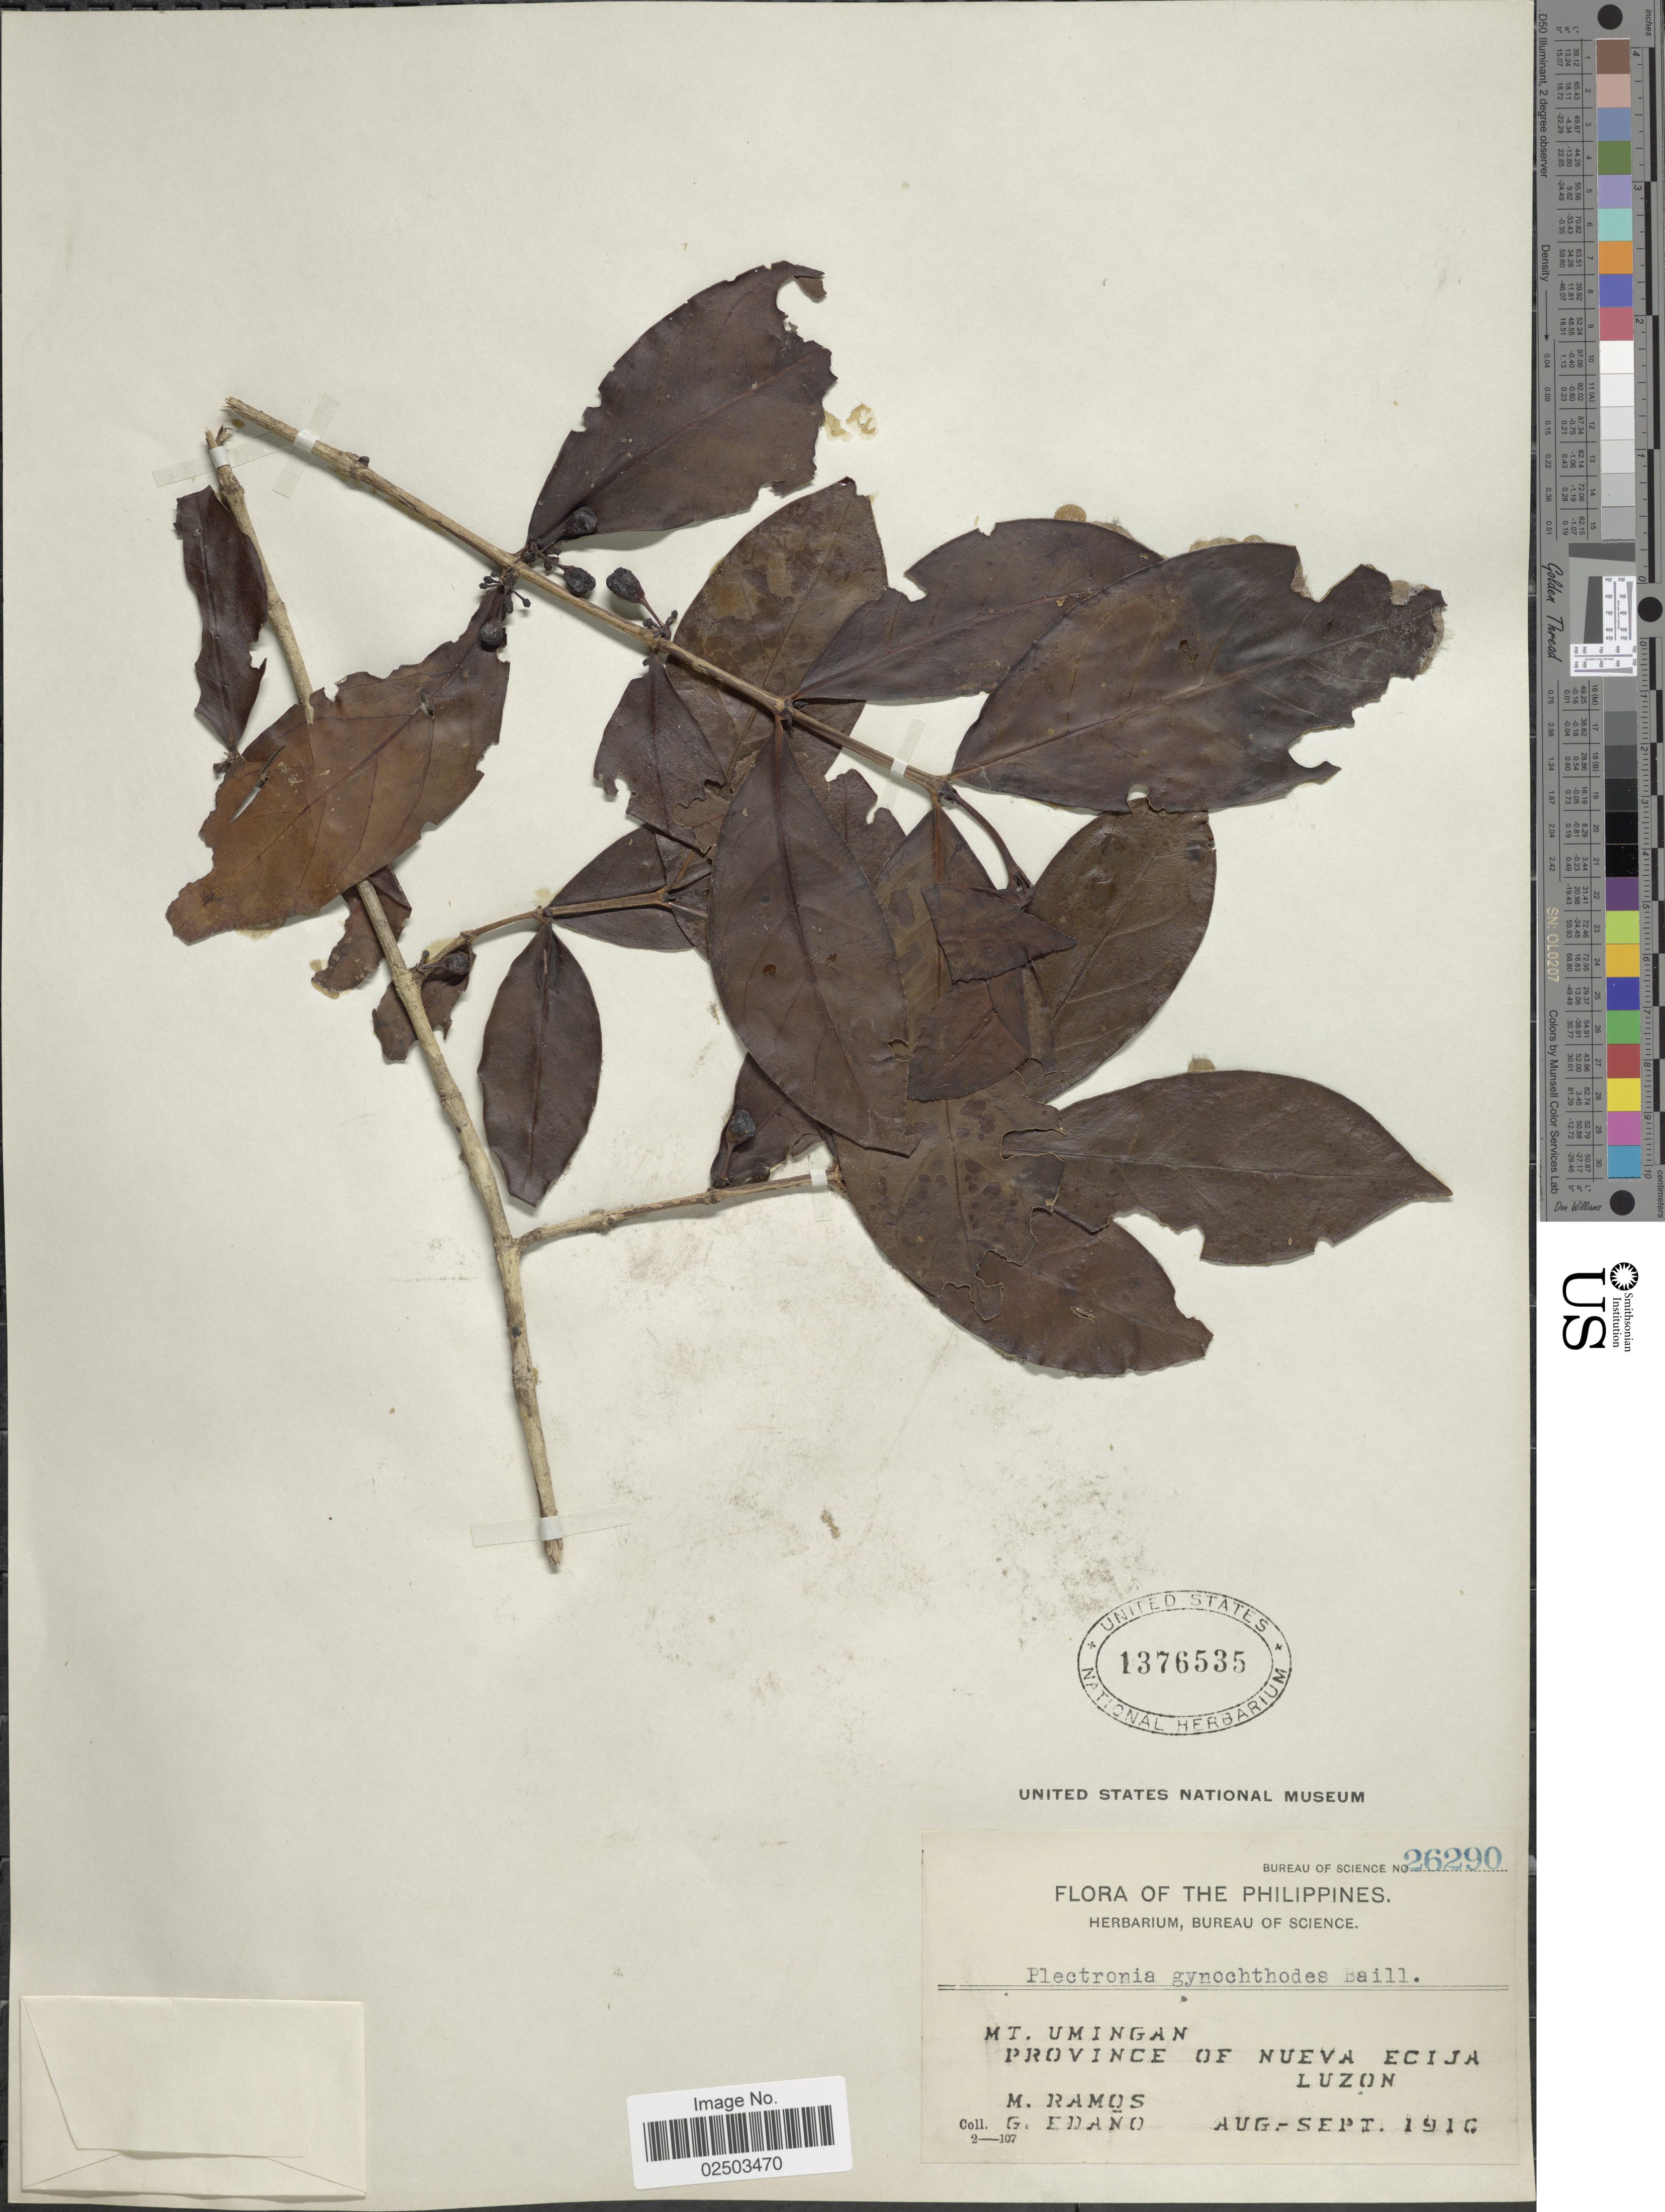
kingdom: Plantae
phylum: Tracheophyta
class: Magnoliopsida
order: Gentianales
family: Rubiaceae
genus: Canthium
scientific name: Canthium gynochthodes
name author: Baill.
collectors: M. Ramos & G. Edaño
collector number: Bureau of Science 26290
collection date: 1916-08/1916-09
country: Philippines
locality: Mt. Umingan, Province of Nueva Ecija, Luzon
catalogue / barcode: US 1376535